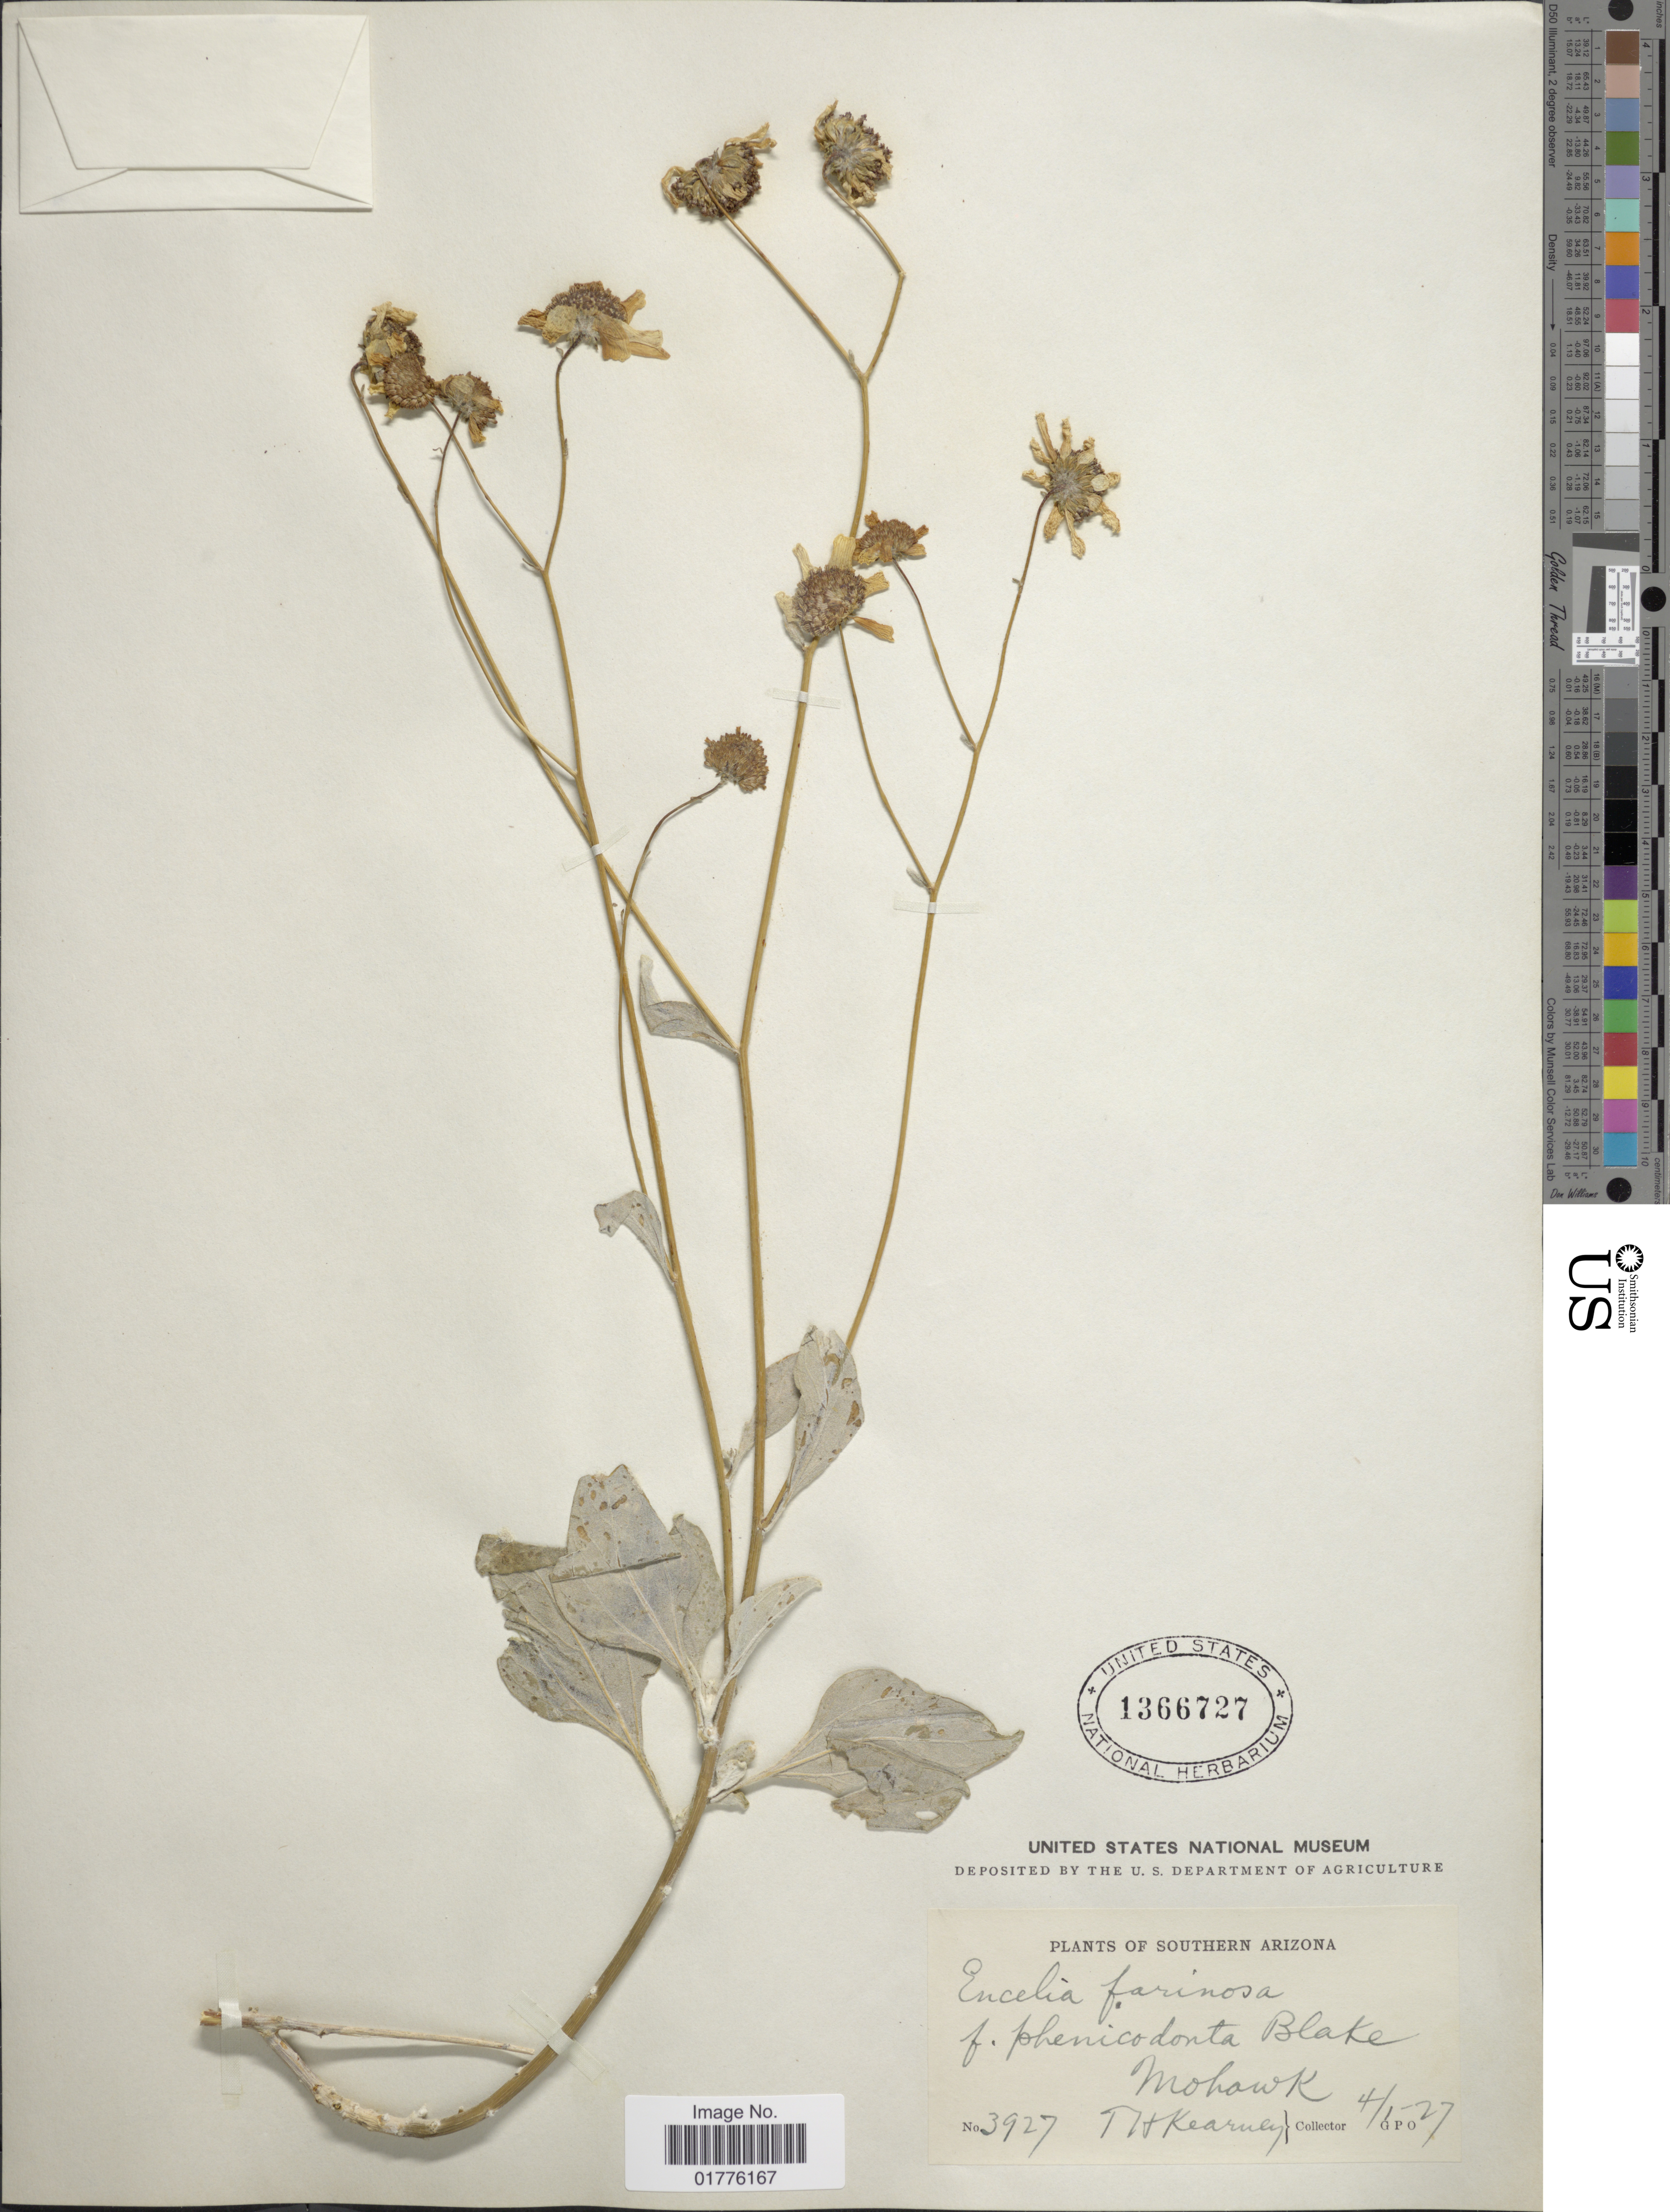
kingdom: Plantae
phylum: Tracheophyta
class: Magnoliopsida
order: Asterales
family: Asteraceae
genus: Encelia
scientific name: Encelia farinosa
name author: A. Gray ex Torr. in Emory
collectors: T. H. Kearney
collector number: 3927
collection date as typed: Transcribed d/m/y: 1/4/27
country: United States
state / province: Arizona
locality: Southern Arizona, Mohawk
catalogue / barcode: US 1366727